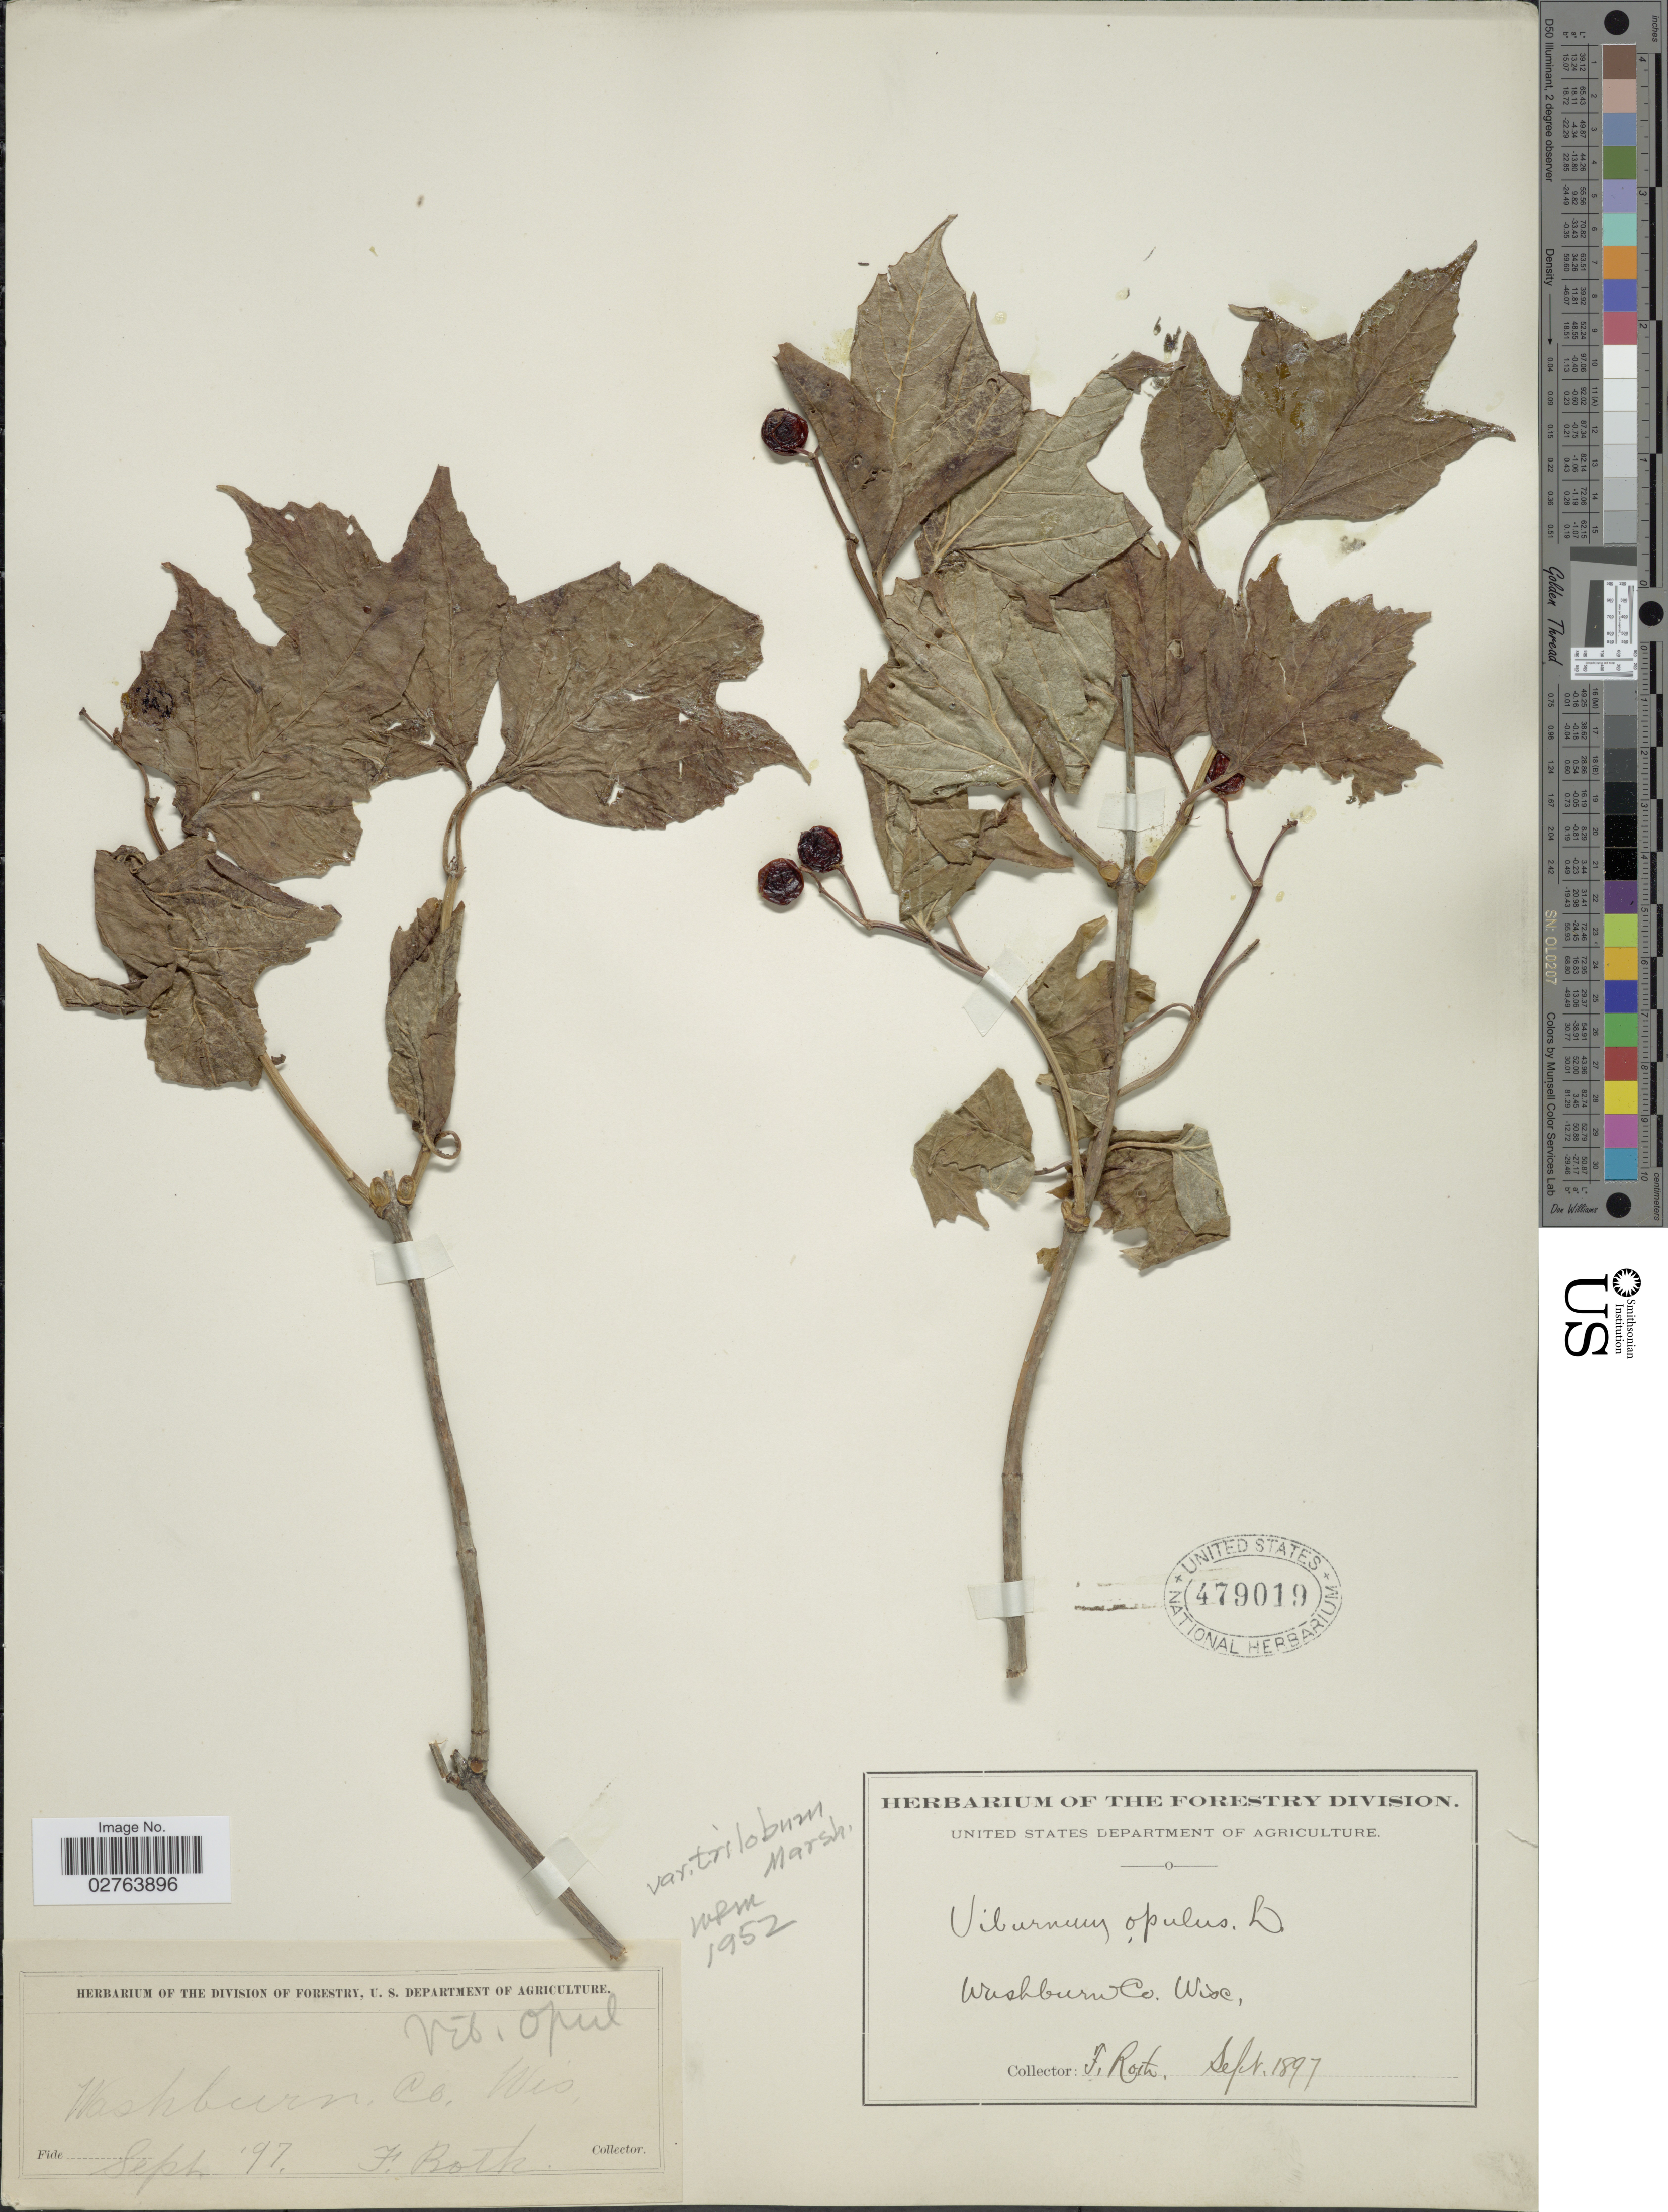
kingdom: Plantae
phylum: Tracheophyta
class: Magnoliopsida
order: Dipsacales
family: Viburnaceae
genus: Viburnum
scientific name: Viburnum opulus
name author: L.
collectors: F. Roth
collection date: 1897-09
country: United States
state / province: Wisconsin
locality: Washburn Co.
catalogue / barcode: US 479019